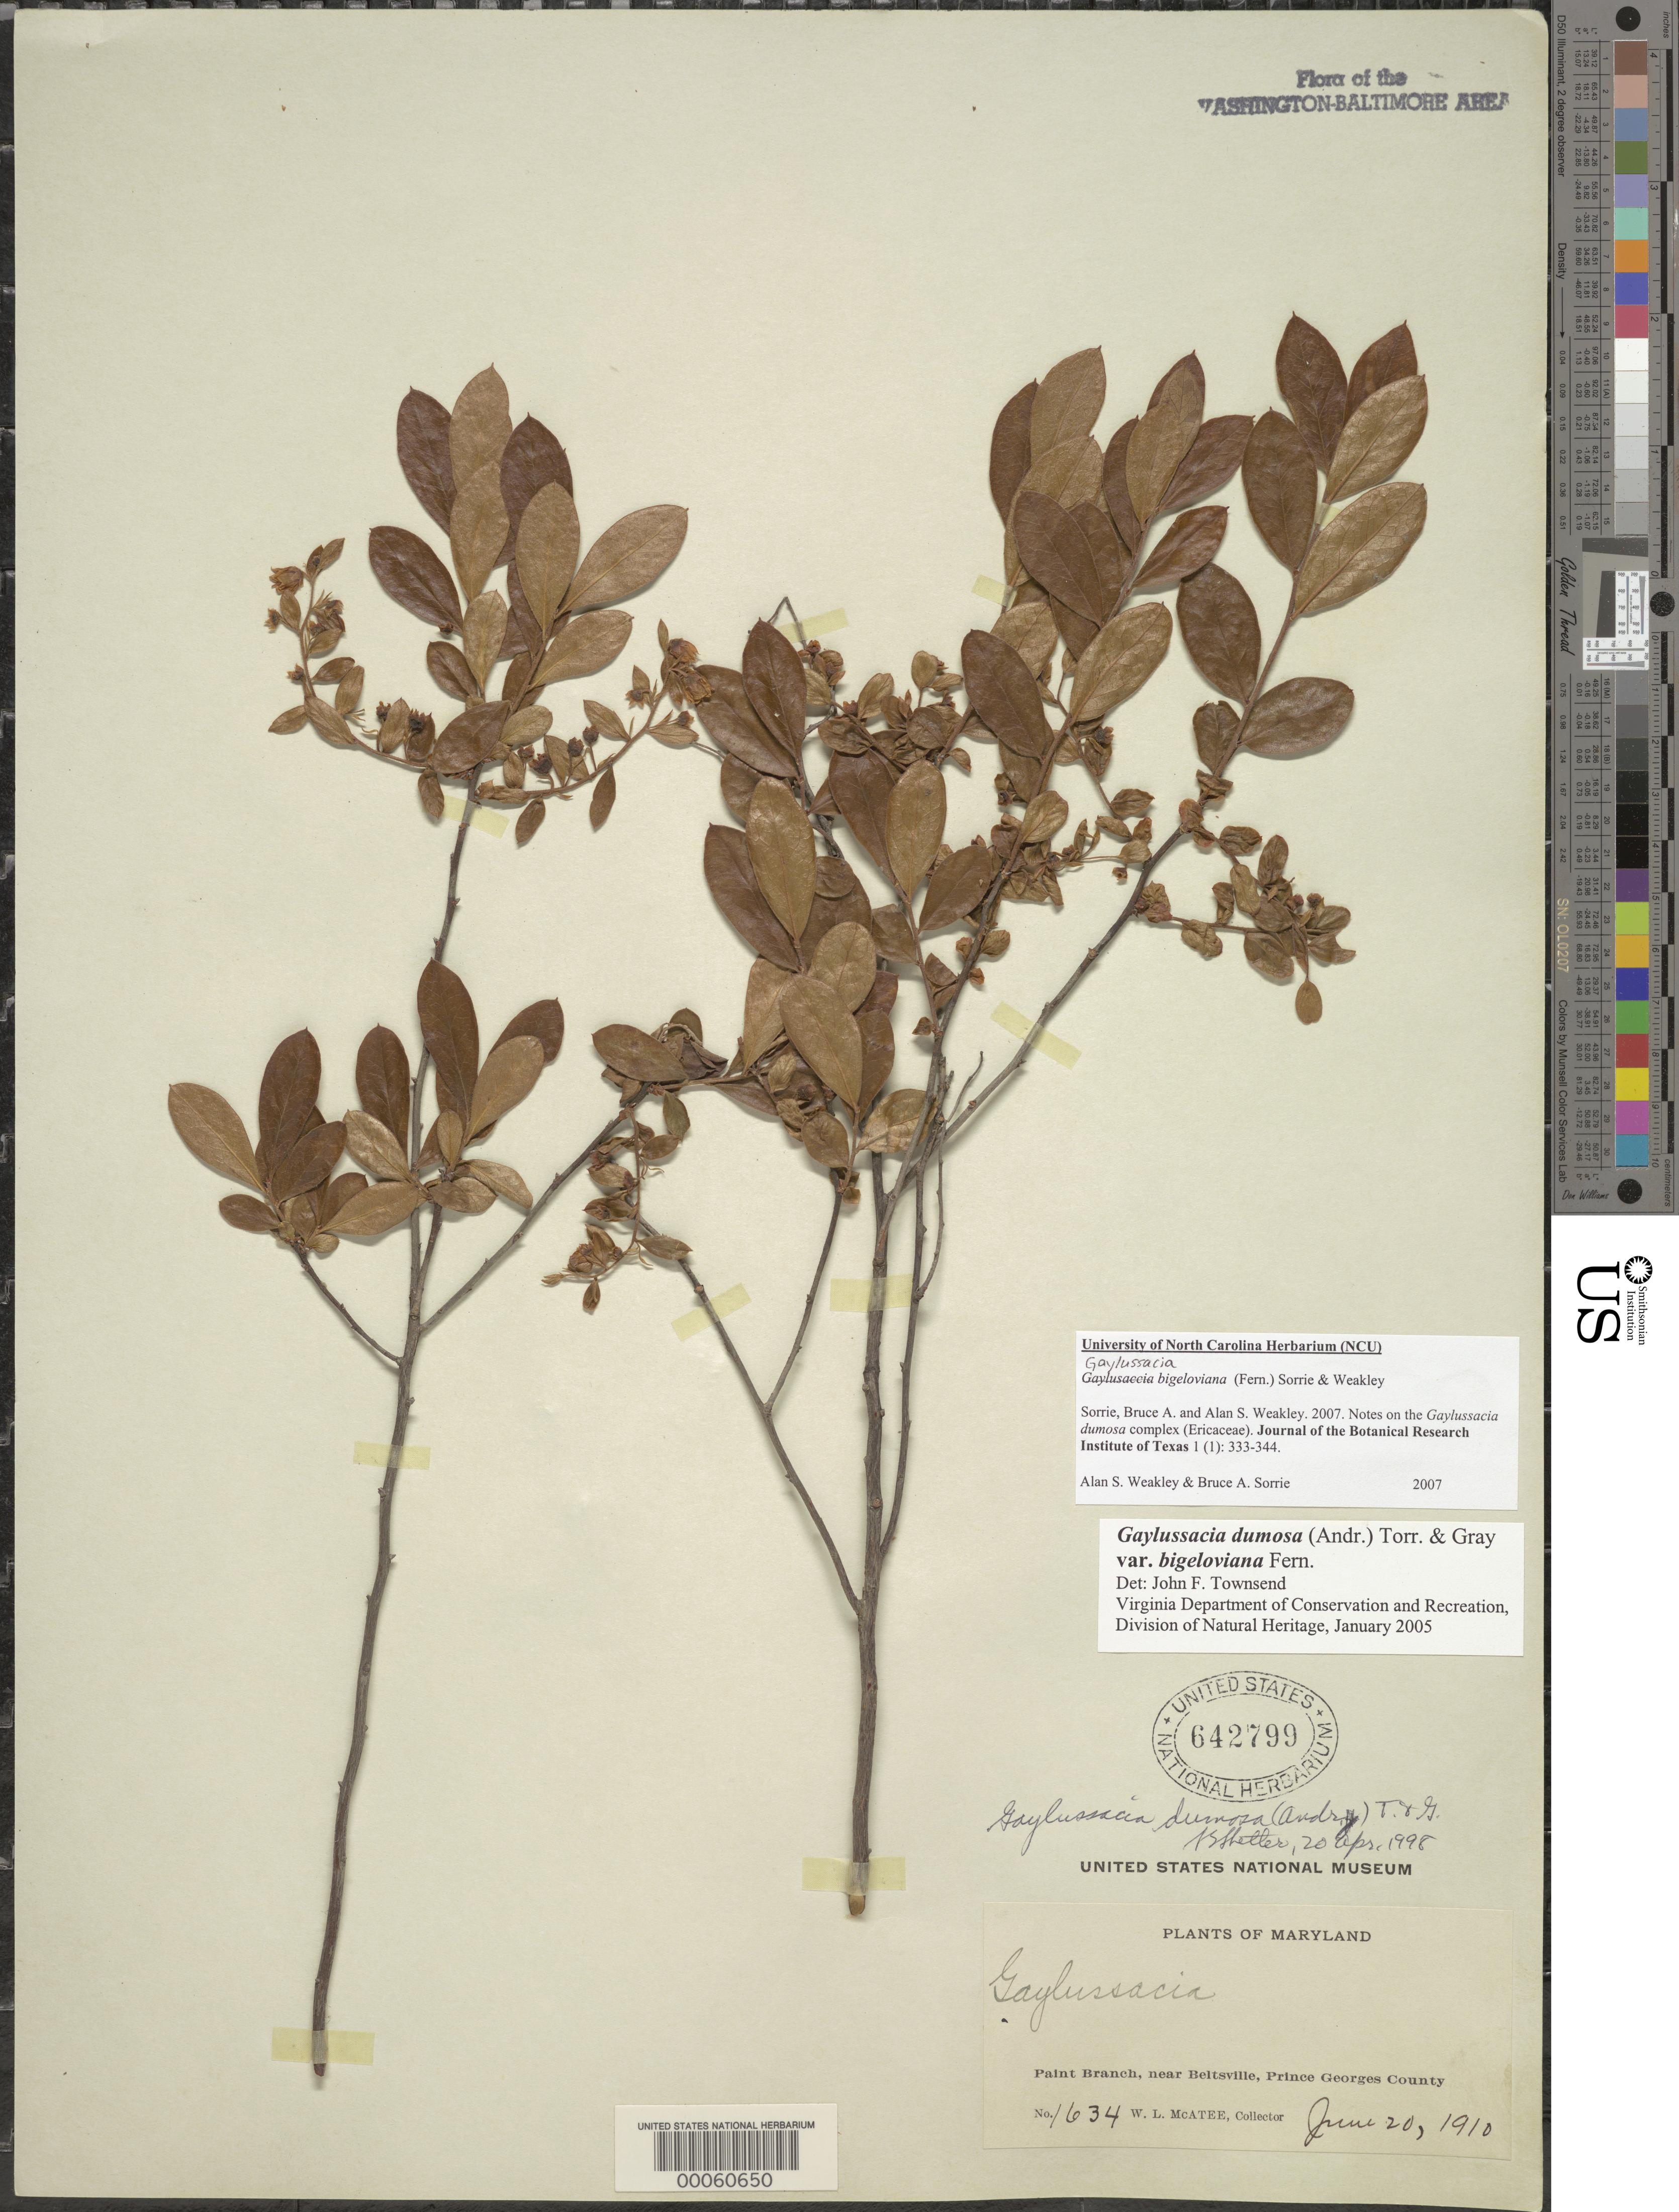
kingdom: Plantae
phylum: Tracheophyta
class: Magnoliopsida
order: Ericales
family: Ericaceae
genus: Gaylussacia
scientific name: Gaylussacia dumosa var. bigeloviana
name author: Fernald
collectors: W. McAtee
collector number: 1634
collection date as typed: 20 Jun 1910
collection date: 1910-06-20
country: United States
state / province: Maryland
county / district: Prince George's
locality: Paint Branch, Beltsville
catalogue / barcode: US 642799